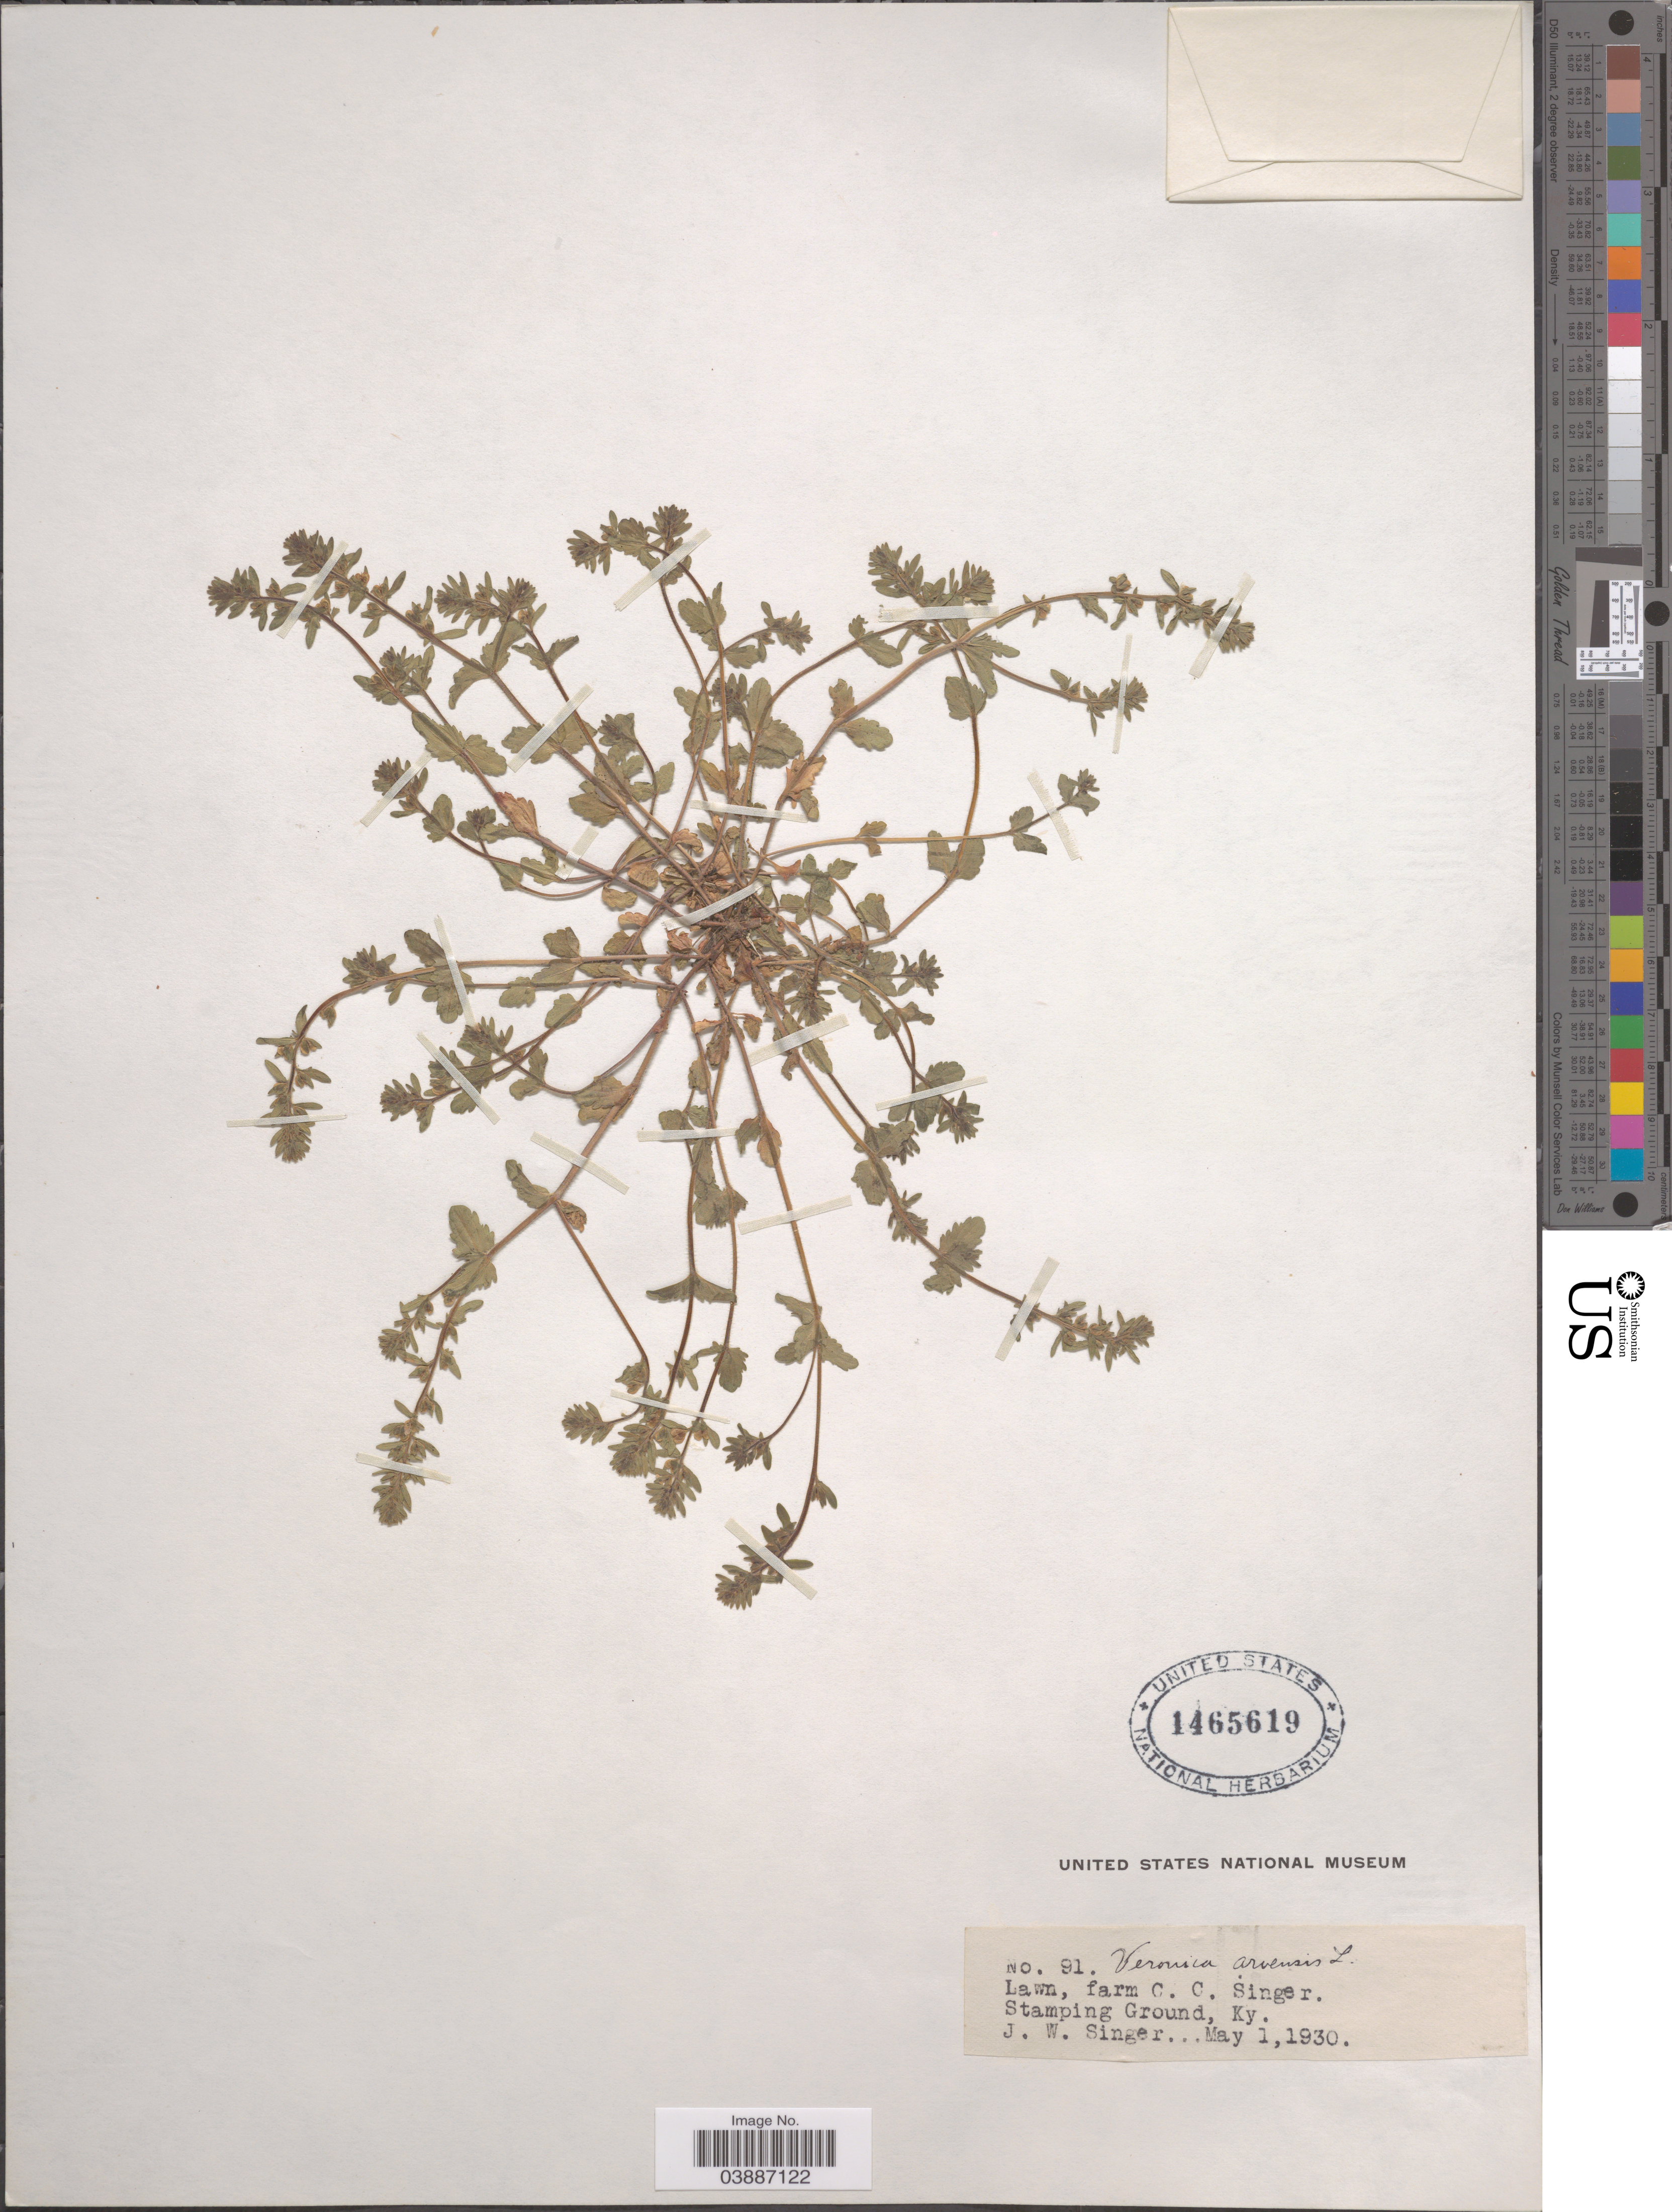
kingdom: Plantae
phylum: Tracheophyta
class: Magnoliopsida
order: Lamiales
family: Plantaginaceae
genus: Veronica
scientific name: Veronica arvensis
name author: L.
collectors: J. EW. Singer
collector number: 91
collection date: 1930-05-01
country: United States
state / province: Kentucky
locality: Lawn, Farm C. C. Singer. Stamping Ground.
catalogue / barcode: US 1465619